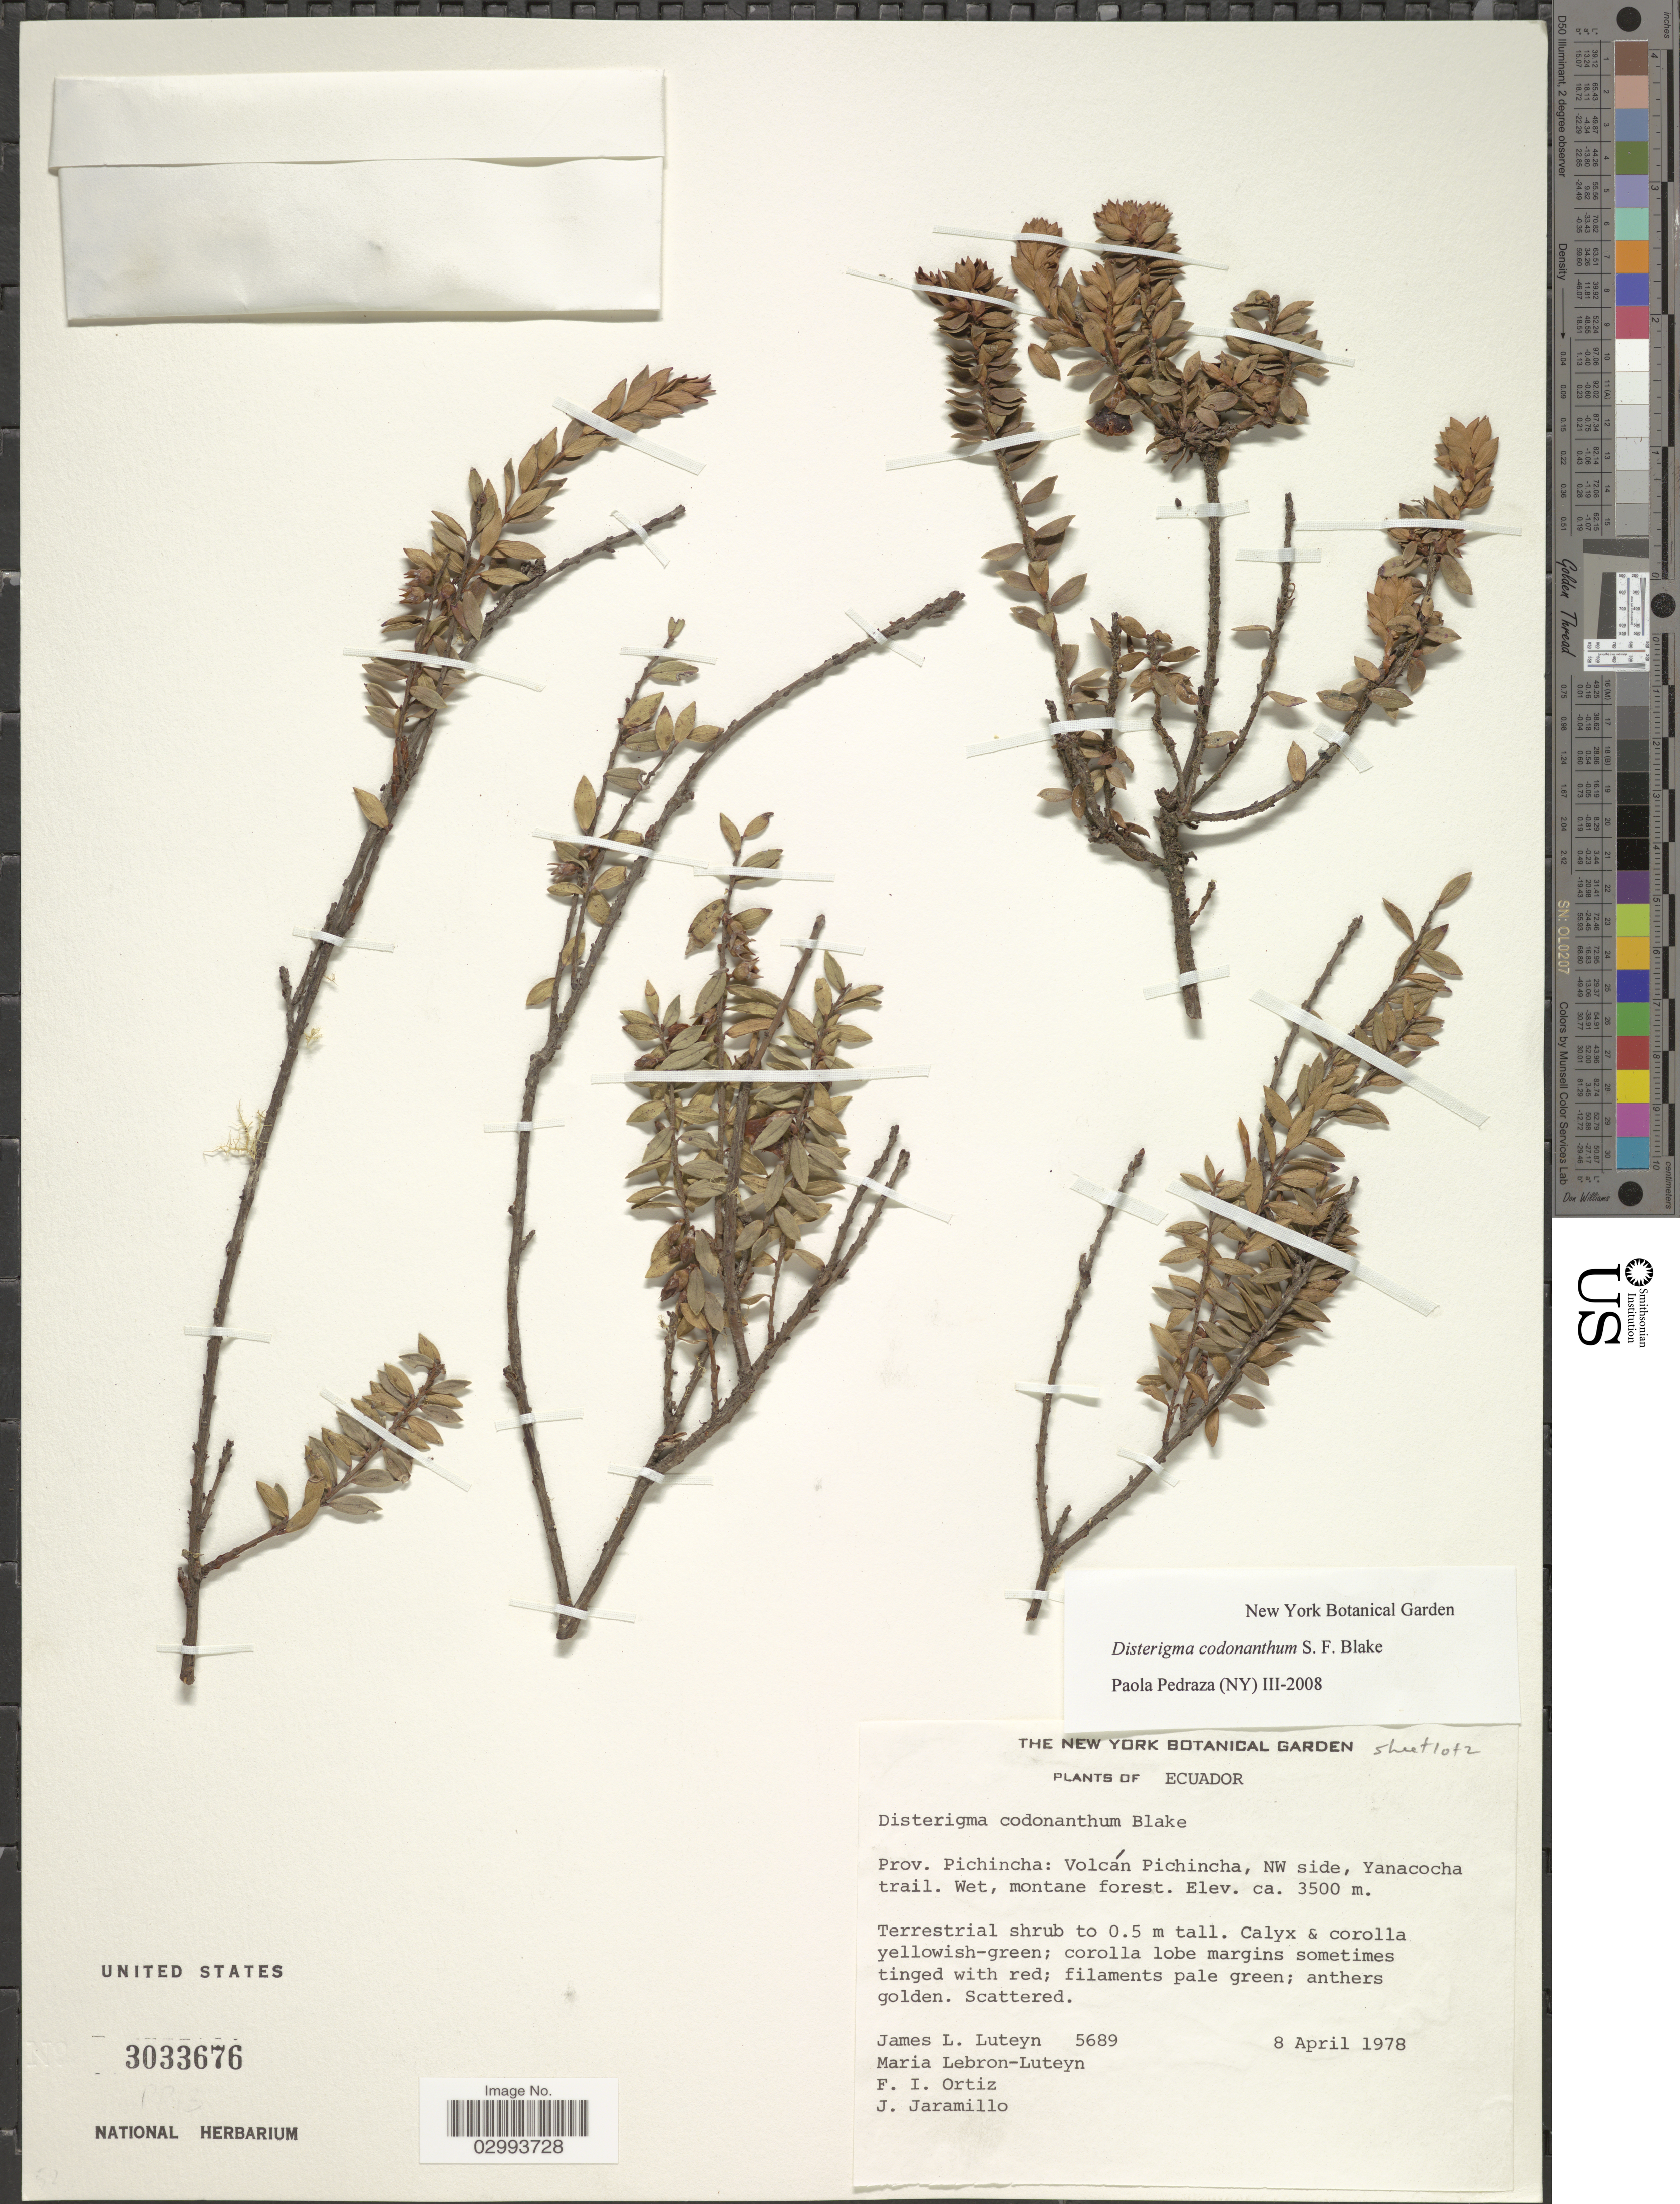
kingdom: Plantae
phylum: Tracheophyta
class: Magnoliopsida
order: Ericales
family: Ericaceae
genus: Disterigma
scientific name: Disterigma codonanthum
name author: S.F. Blake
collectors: J. L. Luteyn, M. L. Lebrón-Luteyn, F. Ortiz & J. Jaramillo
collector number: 5689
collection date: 1978-04-08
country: Ecuador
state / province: Pichincha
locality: Volcán Pichincha, NW side, Yanacocha trail.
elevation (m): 3500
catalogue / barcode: US 3033676